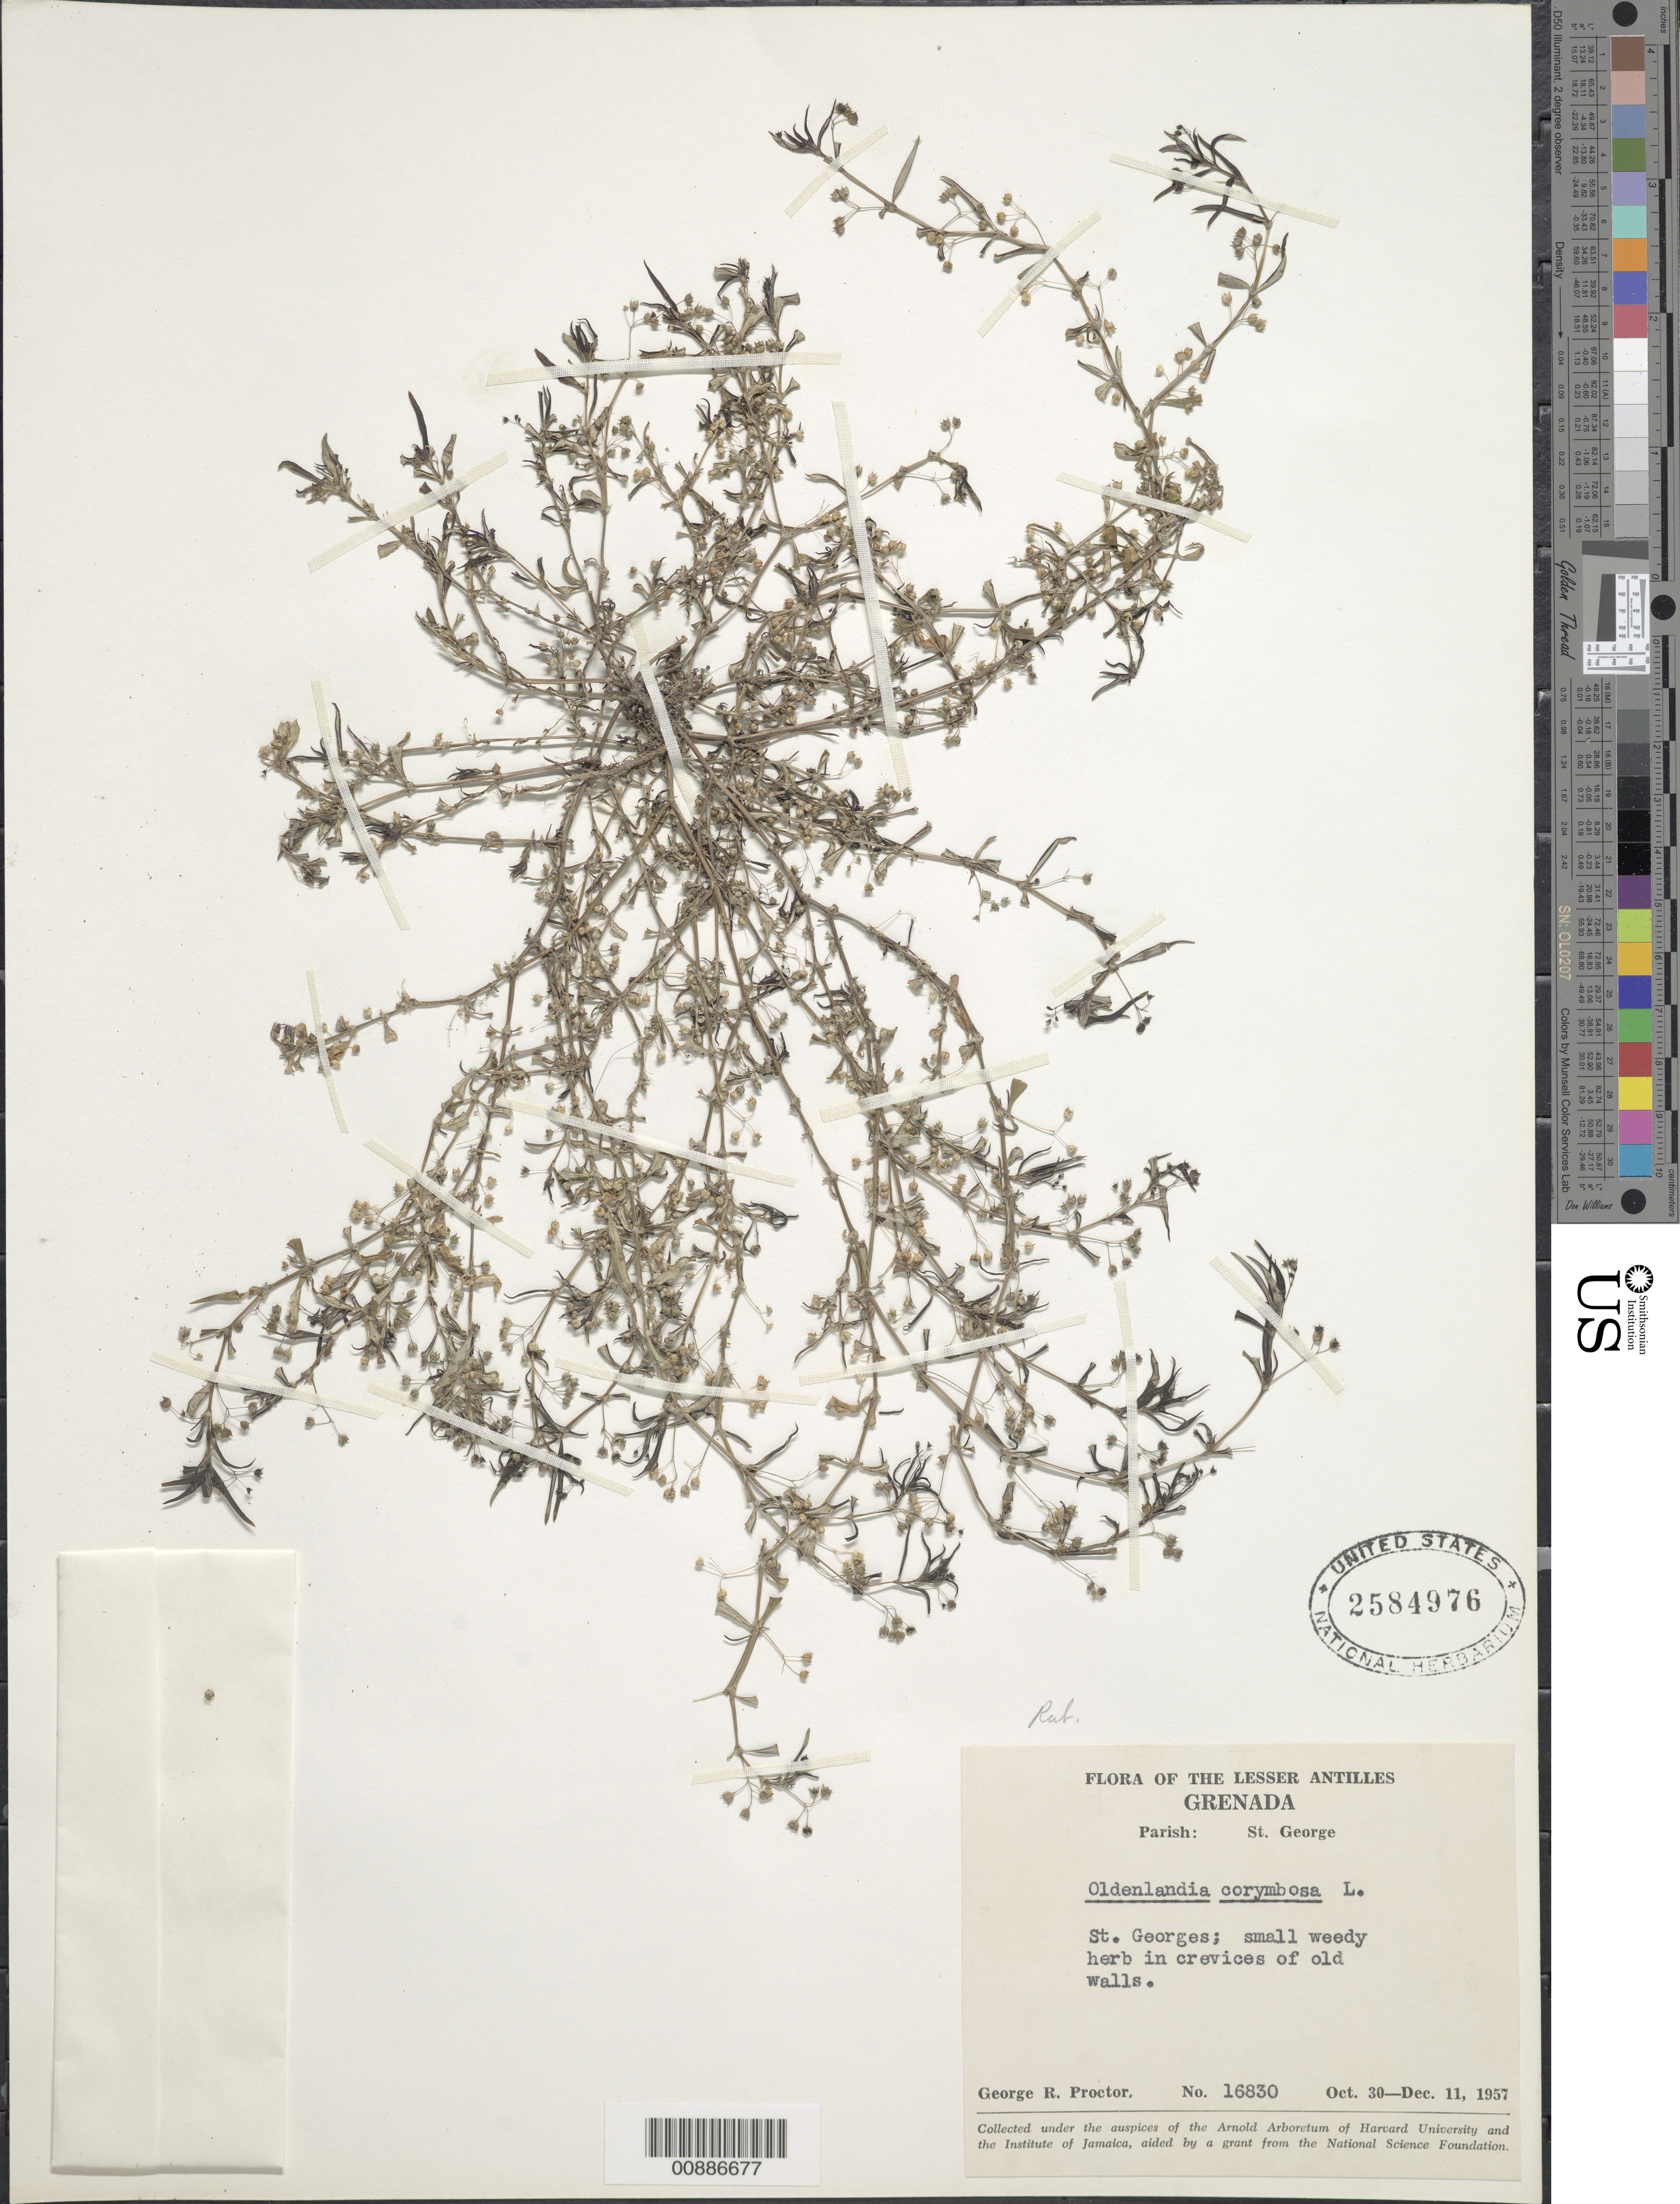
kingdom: Plantae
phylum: Tracheophyta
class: Magnoliopsida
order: Gentianales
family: Rubiaceae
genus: Oldenlandia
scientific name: Oldenlandia corymbosa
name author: L.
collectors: G. R. Proctor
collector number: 16830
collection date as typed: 30 Oct 1957 to 11 Dec 1957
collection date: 1957-10-30/1957-12-11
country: Grenada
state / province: Saint George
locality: St. Georges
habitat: In crevices of old walls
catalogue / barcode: US 2584976